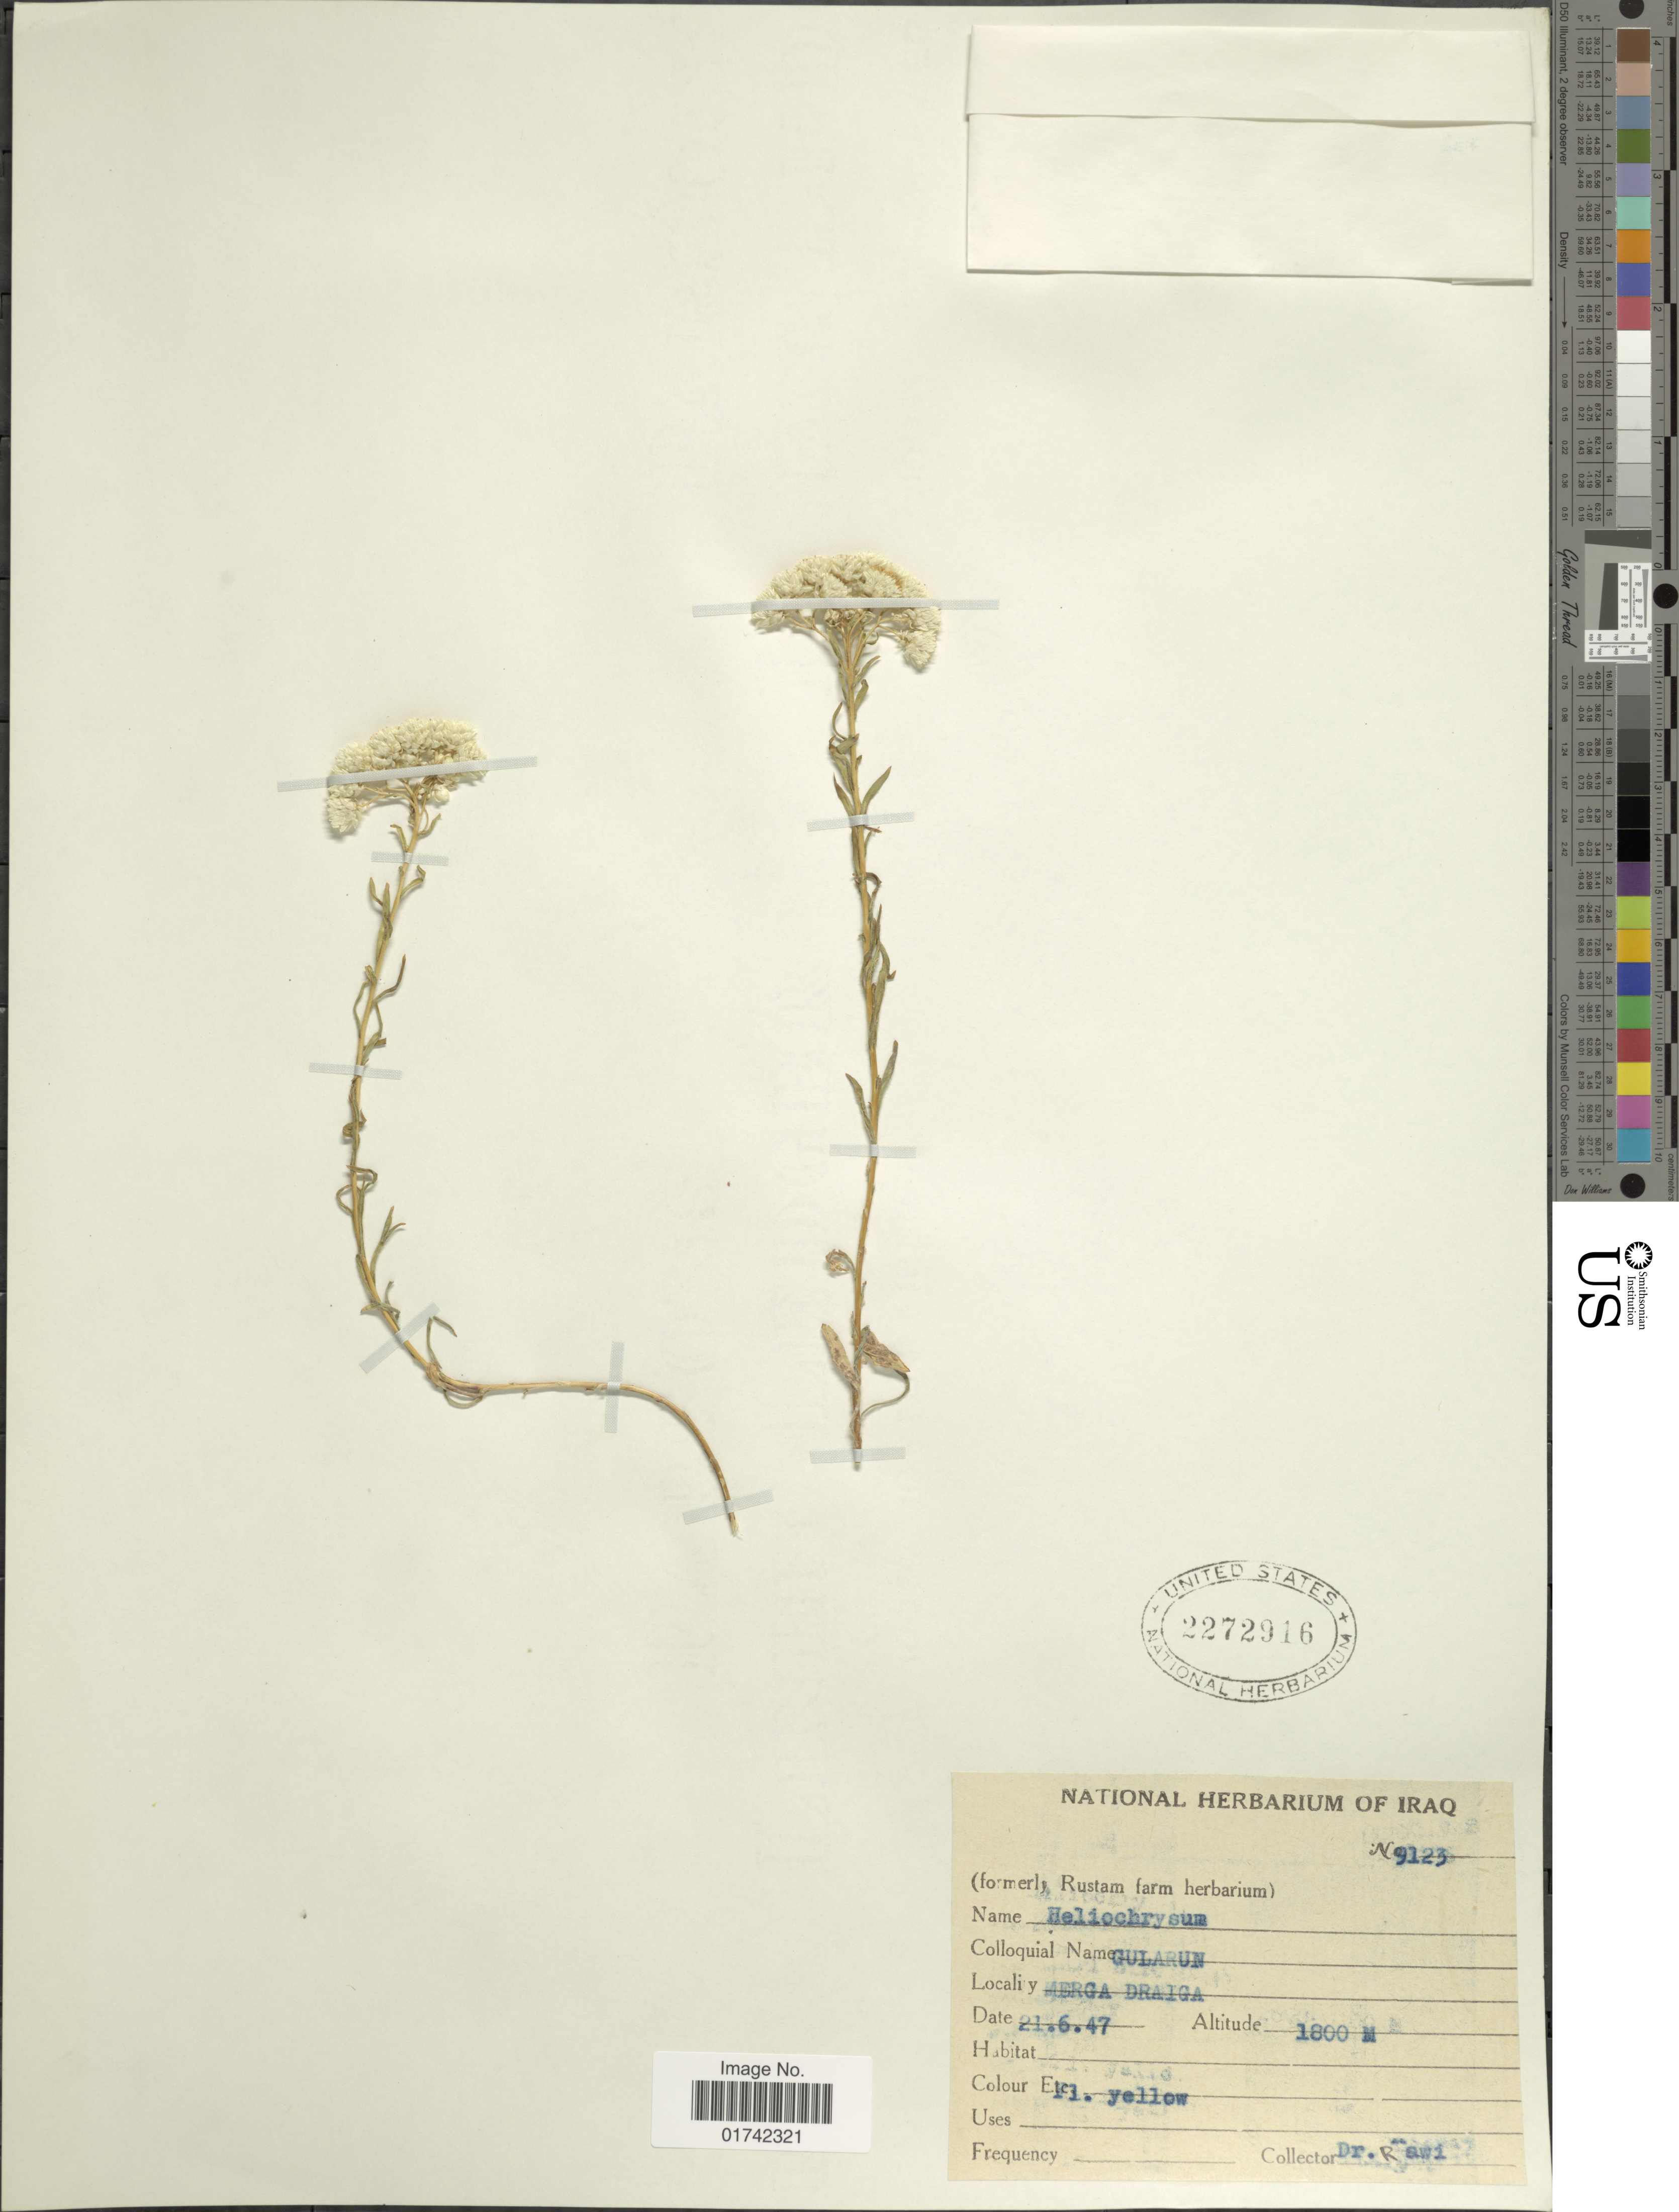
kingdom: Plantae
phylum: Tracheophyta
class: Magnoliopsida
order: Asterales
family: Asteraceae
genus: Helichrysum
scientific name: Helichrysum sp.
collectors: -. Rawi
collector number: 9123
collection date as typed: Transcribed d/m/y: 21/6/47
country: Iraq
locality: Merga Draiga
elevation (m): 1800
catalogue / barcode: US 2272916